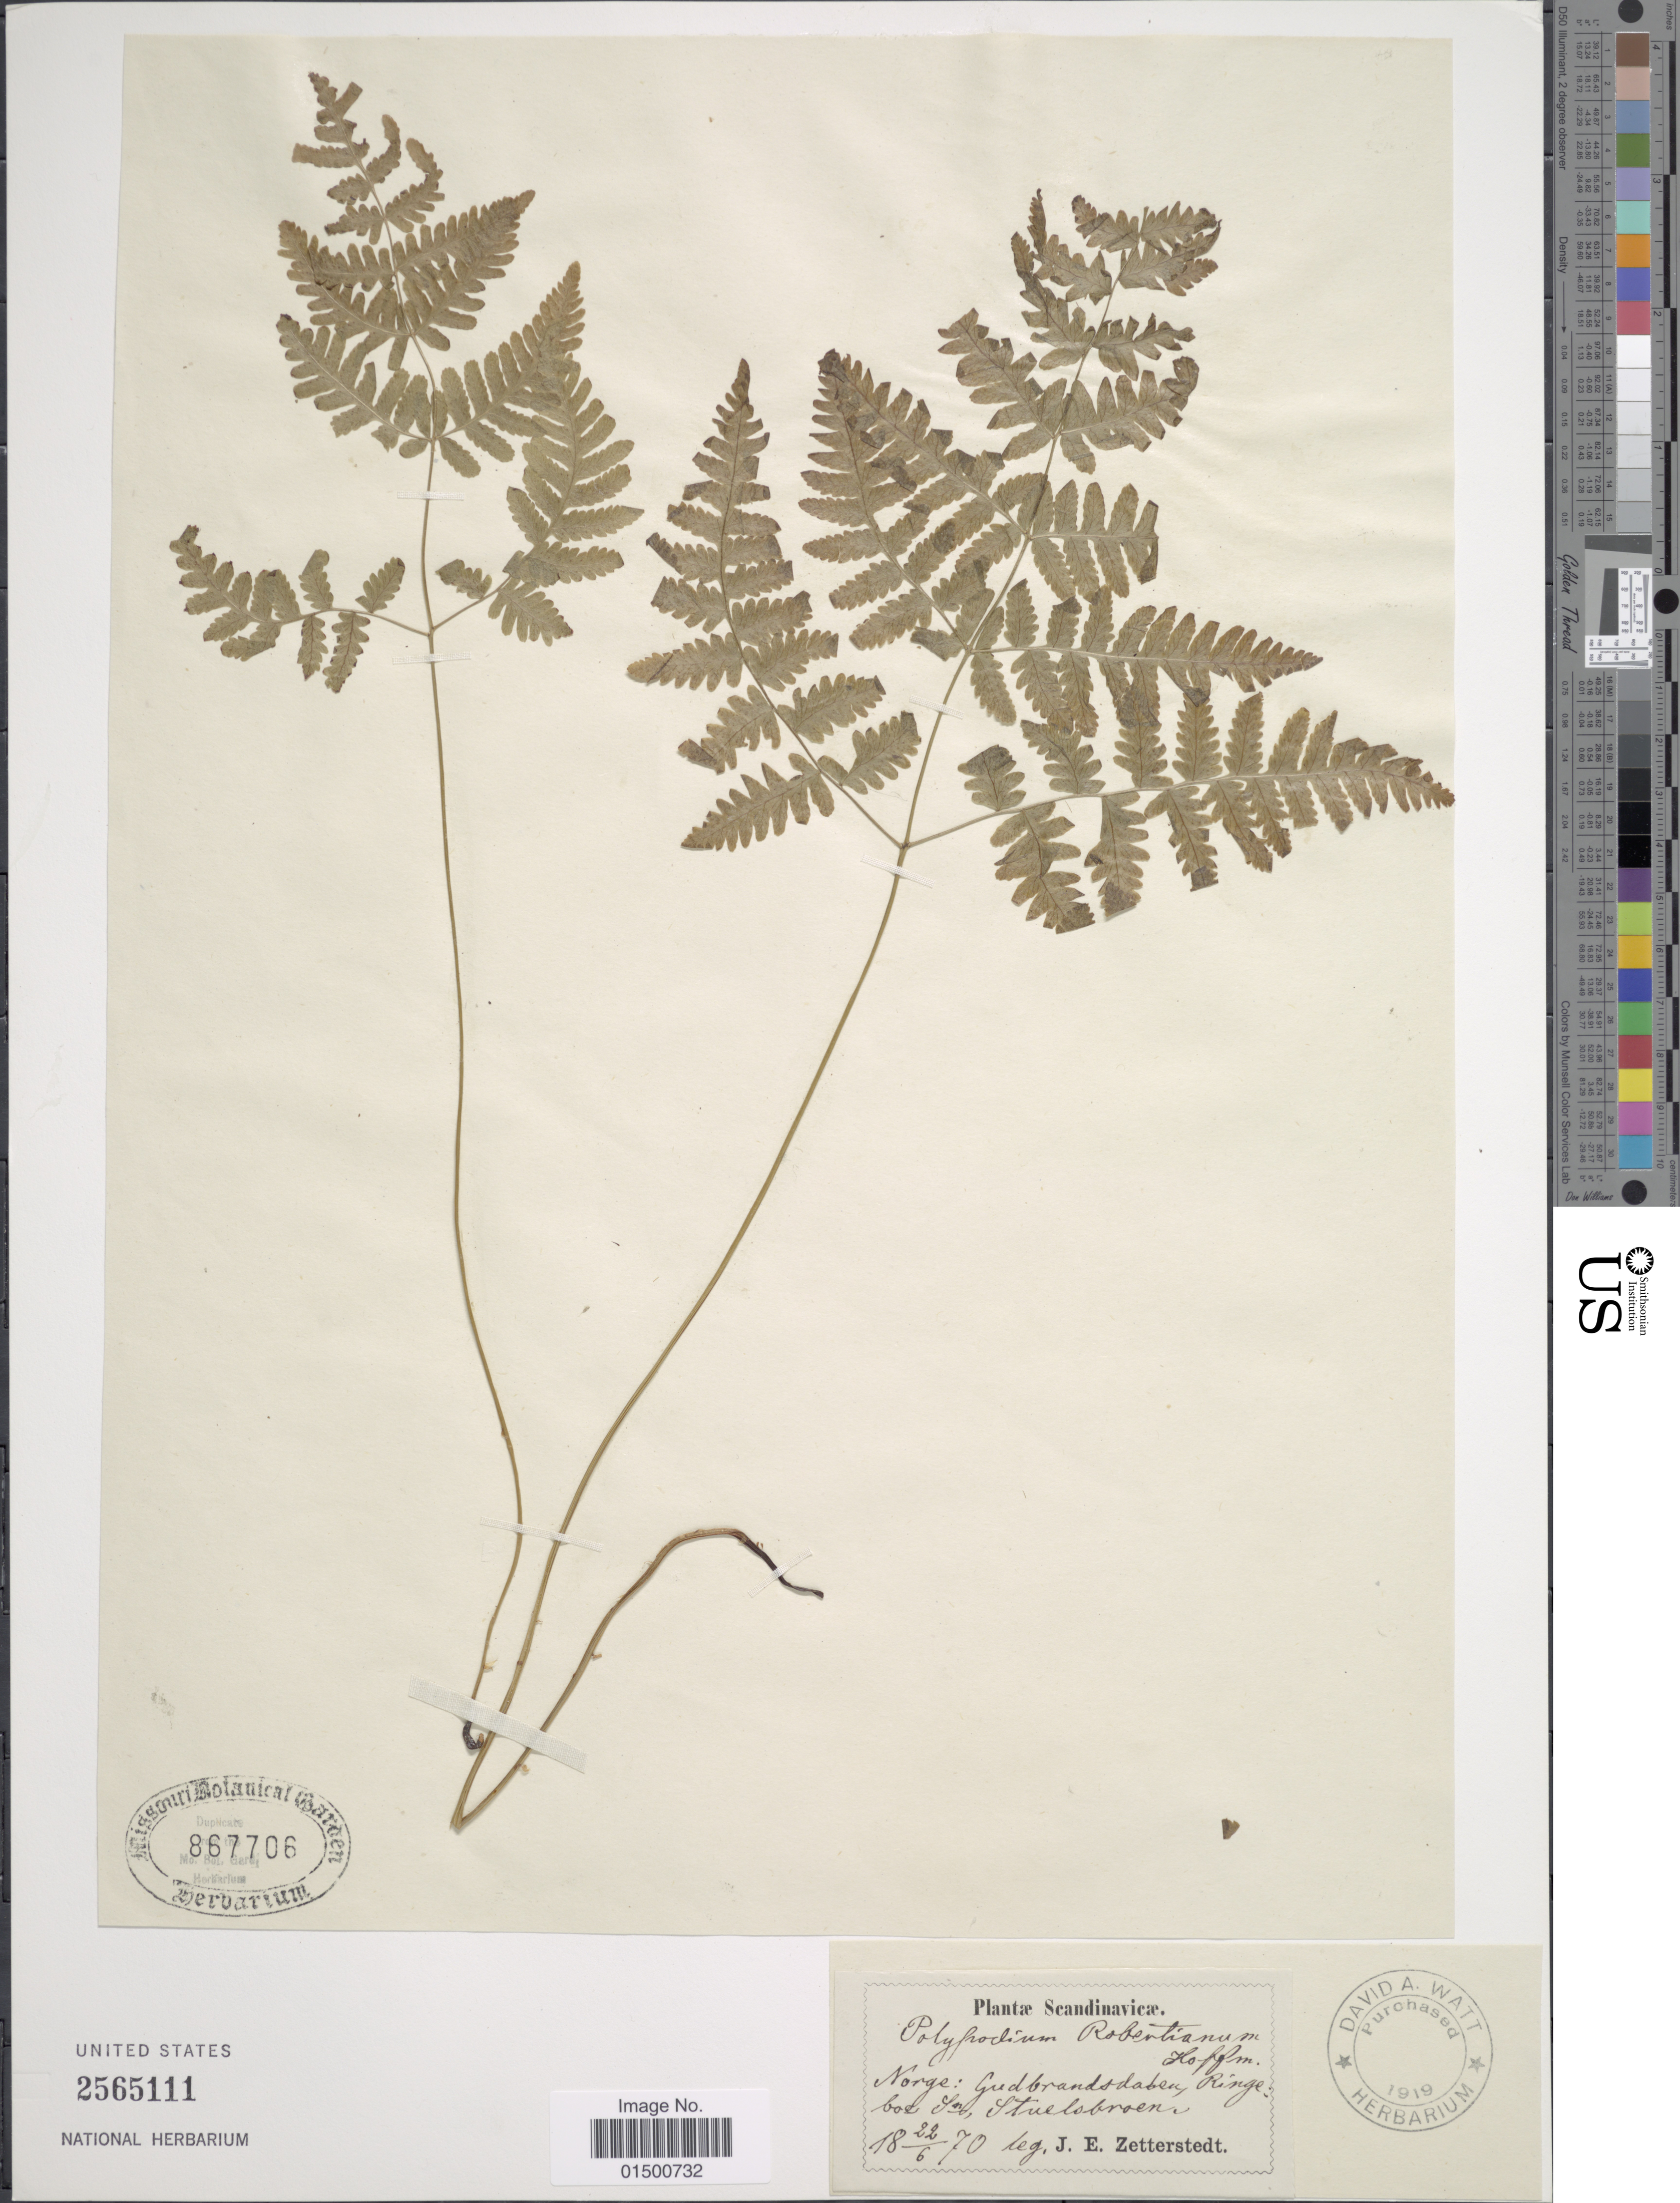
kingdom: Plantae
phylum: Tracheophyta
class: Polypodiopsida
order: Polypodiales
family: Cystopteridaceae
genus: Gymnocarpium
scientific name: Gymnocarpium robertianum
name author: (Hoffm.) Newman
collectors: J.E. Zetterstedt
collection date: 1870-06-22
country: Norway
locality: Scandinavicae, Norge: Gudbrandsdalen Ringe bei Sn Stuelsbroen.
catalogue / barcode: US 2565111